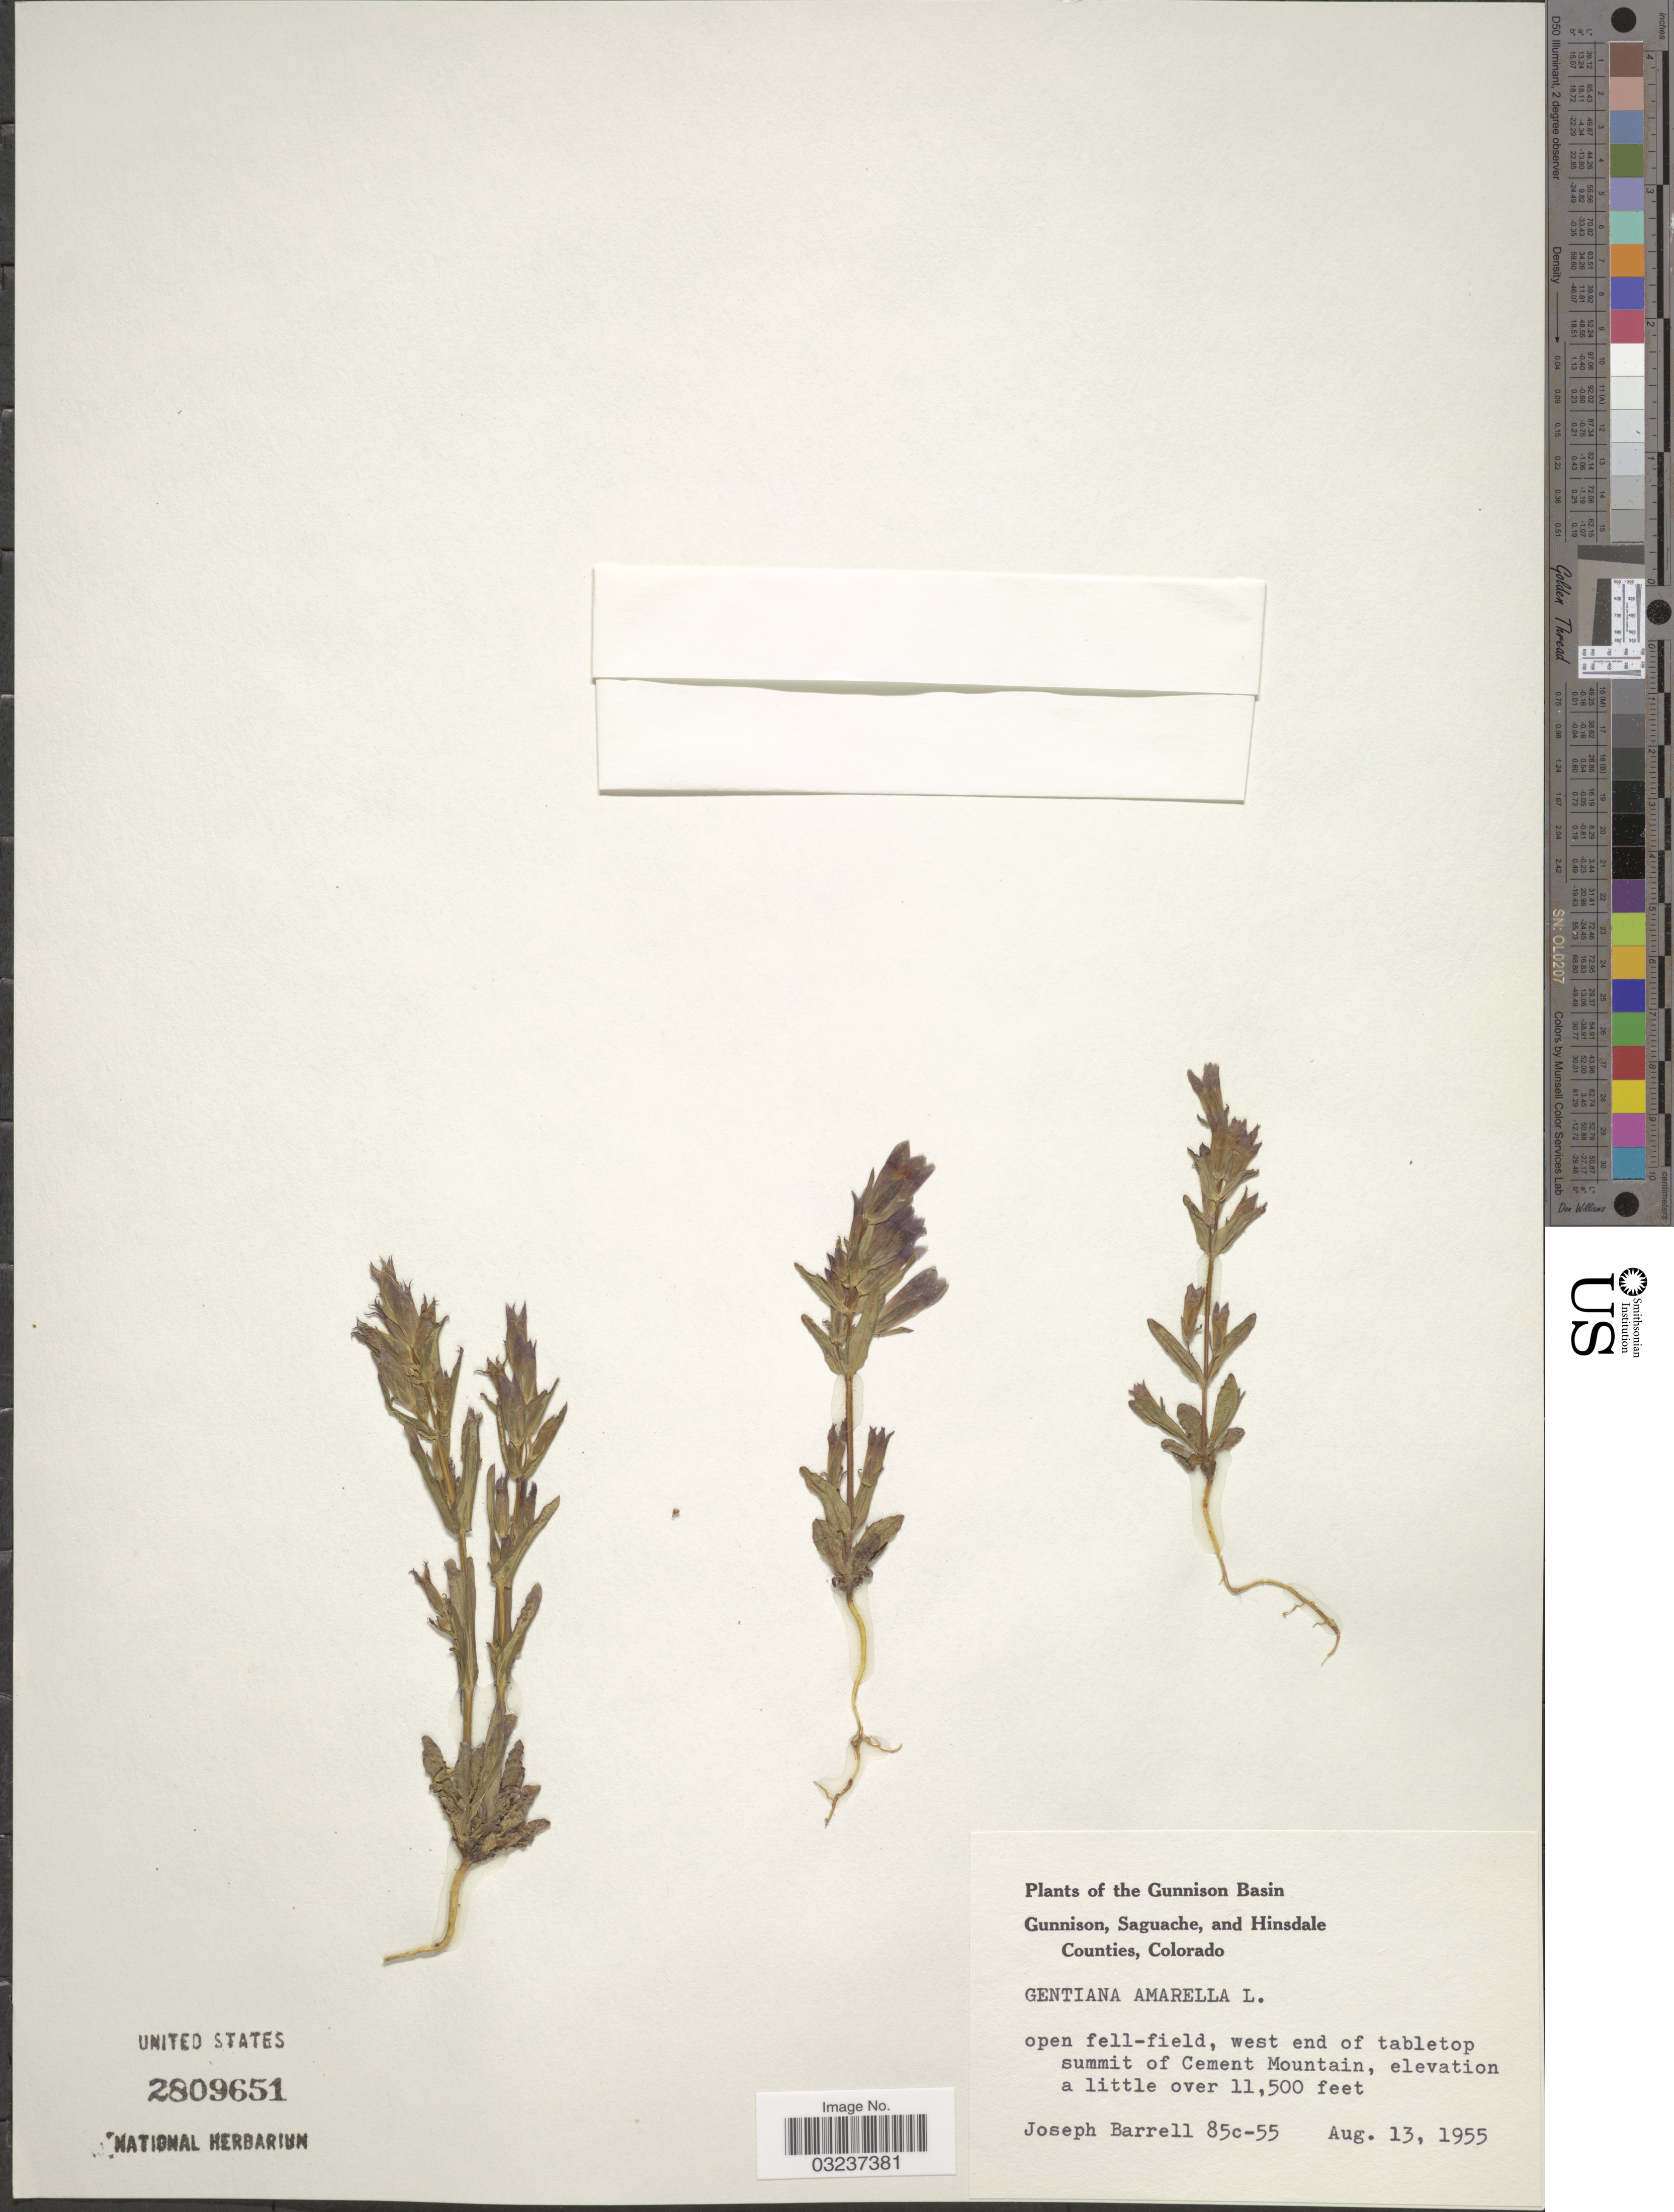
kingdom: Plantae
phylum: Tracheophyta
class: Magnoliopsida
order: Gentianales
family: Gentianaceae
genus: Gentianella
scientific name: Gentianella amarella subsp. acuta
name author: (Michx.) J.M. Gillett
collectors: J. Barrell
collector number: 85c-55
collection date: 1955-08-13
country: United States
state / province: Colorado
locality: The Gunnison Basin. Gunnison, Saguache, and Hinsdale Counties. West end of tabletop summit of Cement Mountain.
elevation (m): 3505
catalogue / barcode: US 2809651